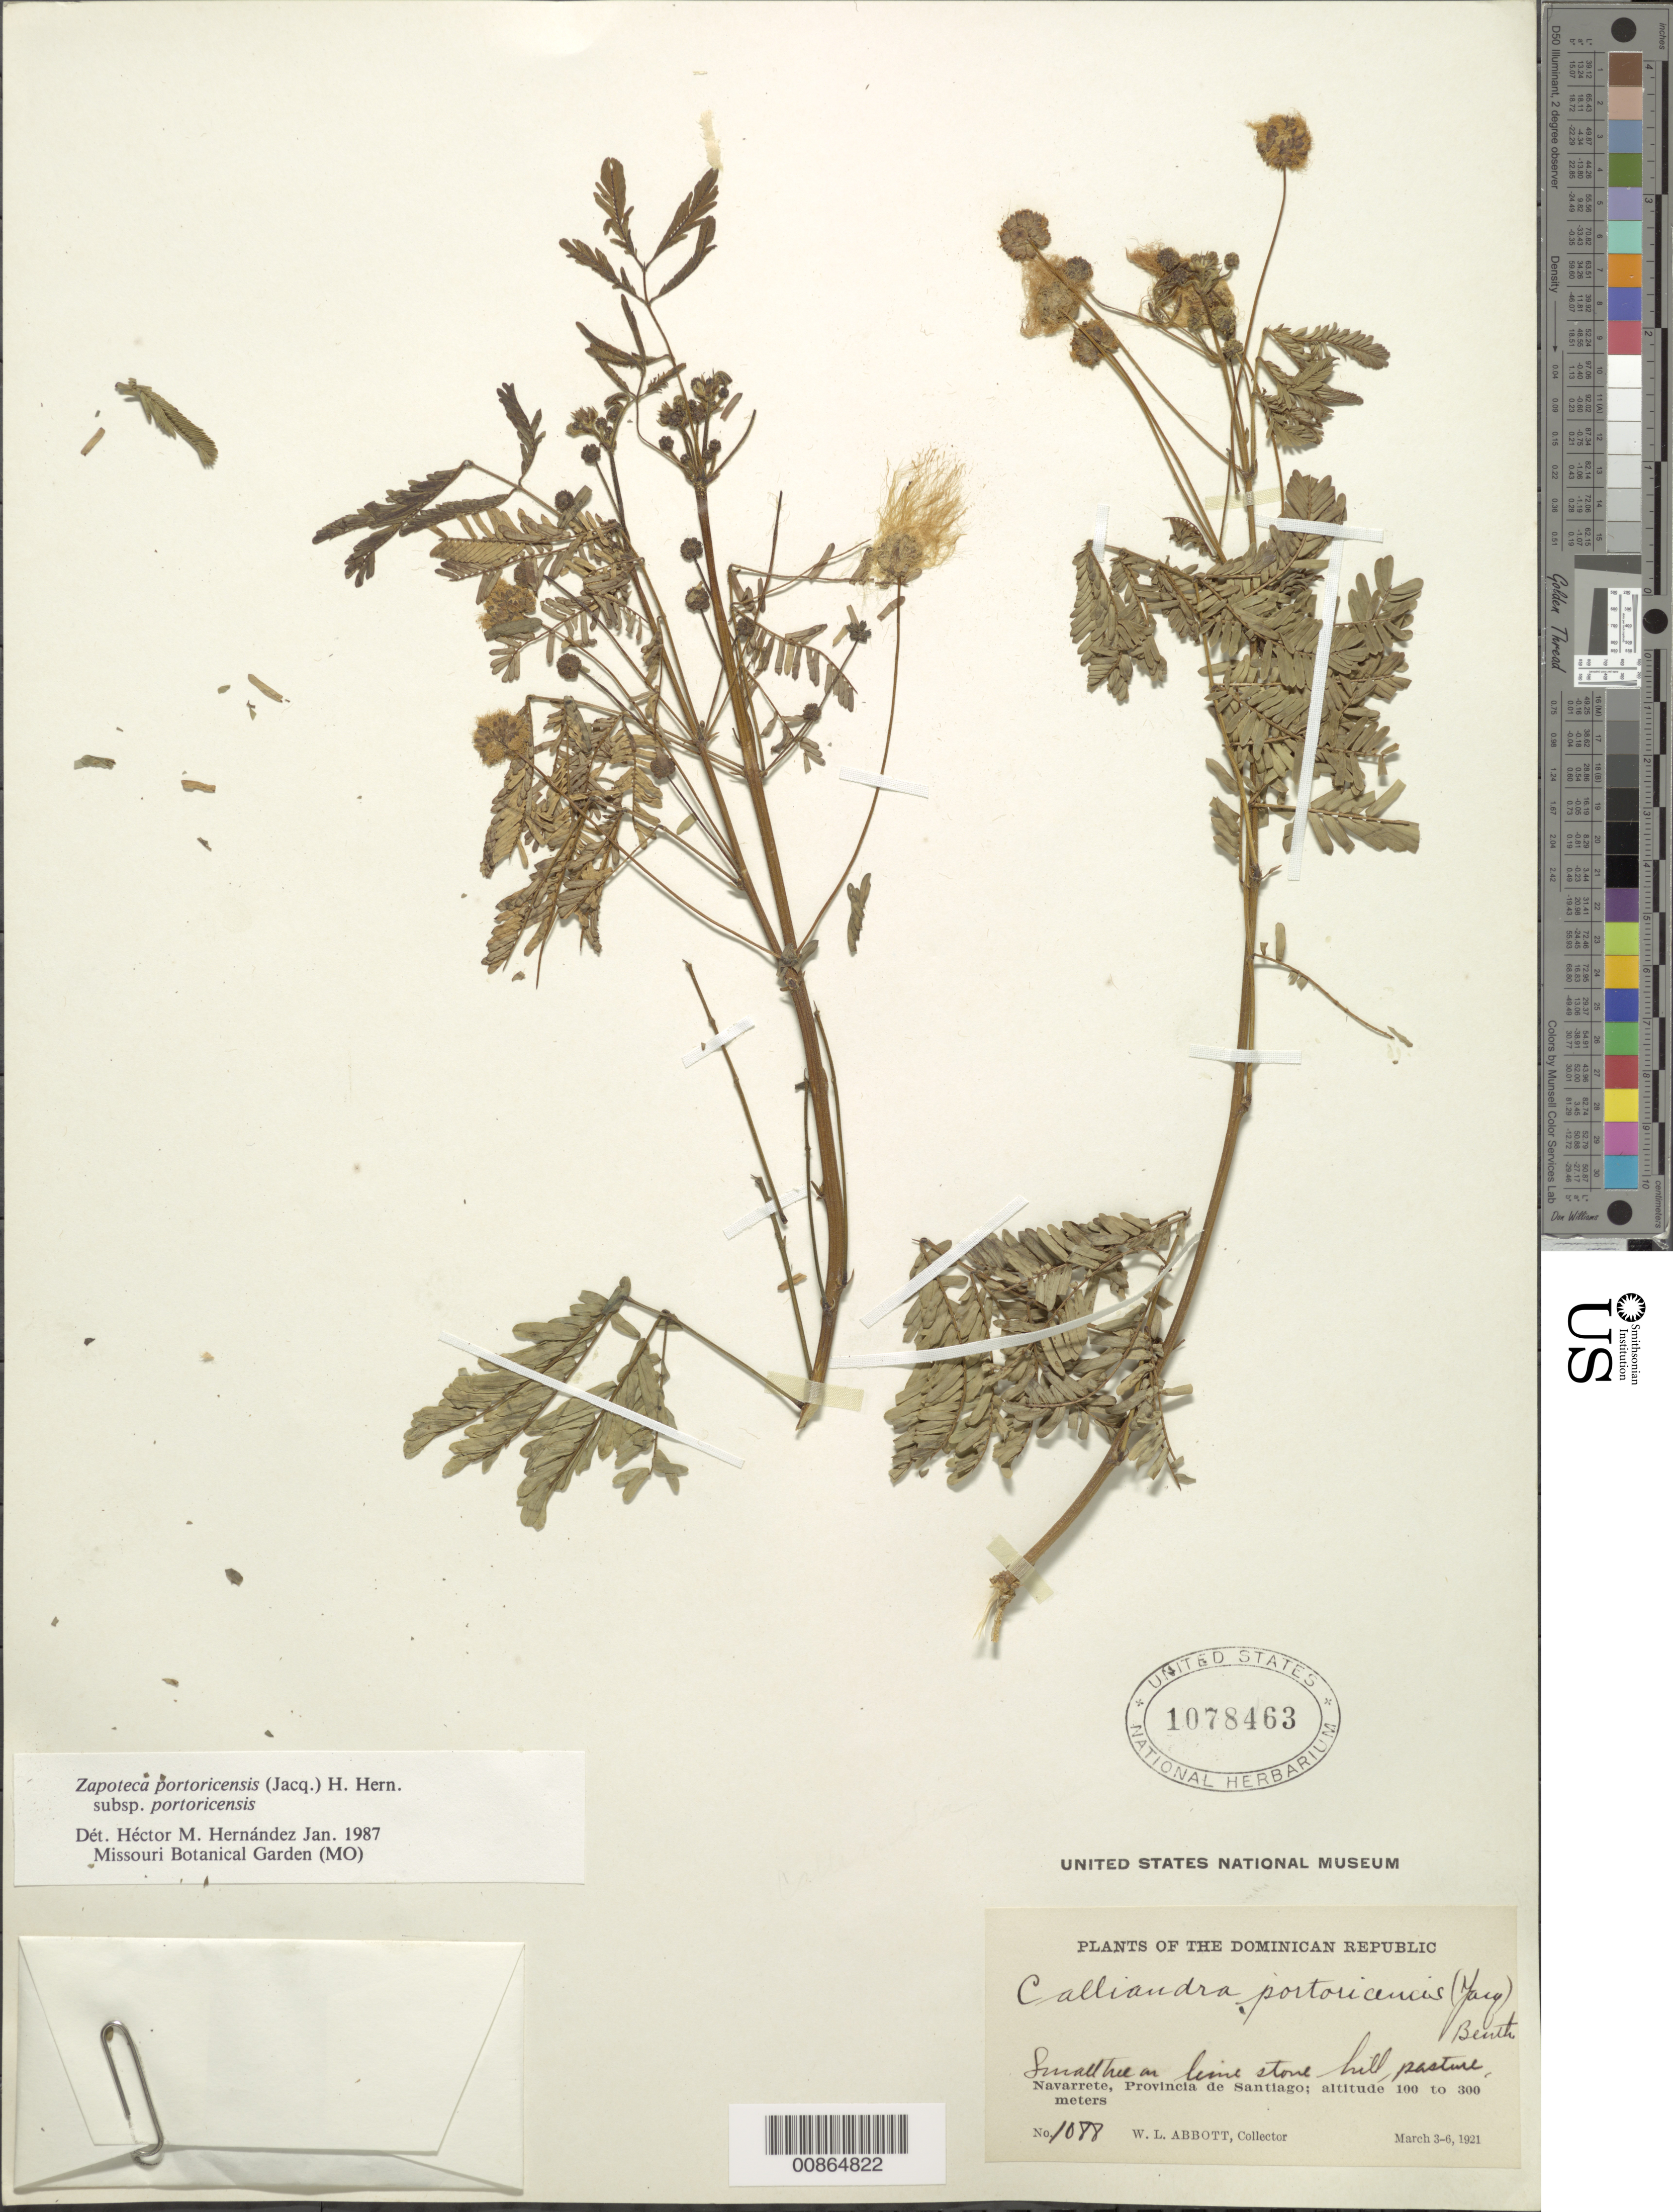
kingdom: Plantae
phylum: Tracheophyta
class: Magnoliopsida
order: Fabales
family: Fabaceae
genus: Zapoteca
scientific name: Zapoteca portoricensis subsp. portoricensis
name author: (Jacq.) H.M. Hern.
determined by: Hernandez, H. M., (MO), Missouri Botanical Garden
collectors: W. L. Abbott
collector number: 1088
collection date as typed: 03 Mar 1921 to 06 Mar 1921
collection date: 1921-03-03/1921-03-06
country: Dominican Republic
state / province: Santiago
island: Hispaniola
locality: Navarrete.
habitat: On limestone hill.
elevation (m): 100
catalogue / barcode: US 1078463